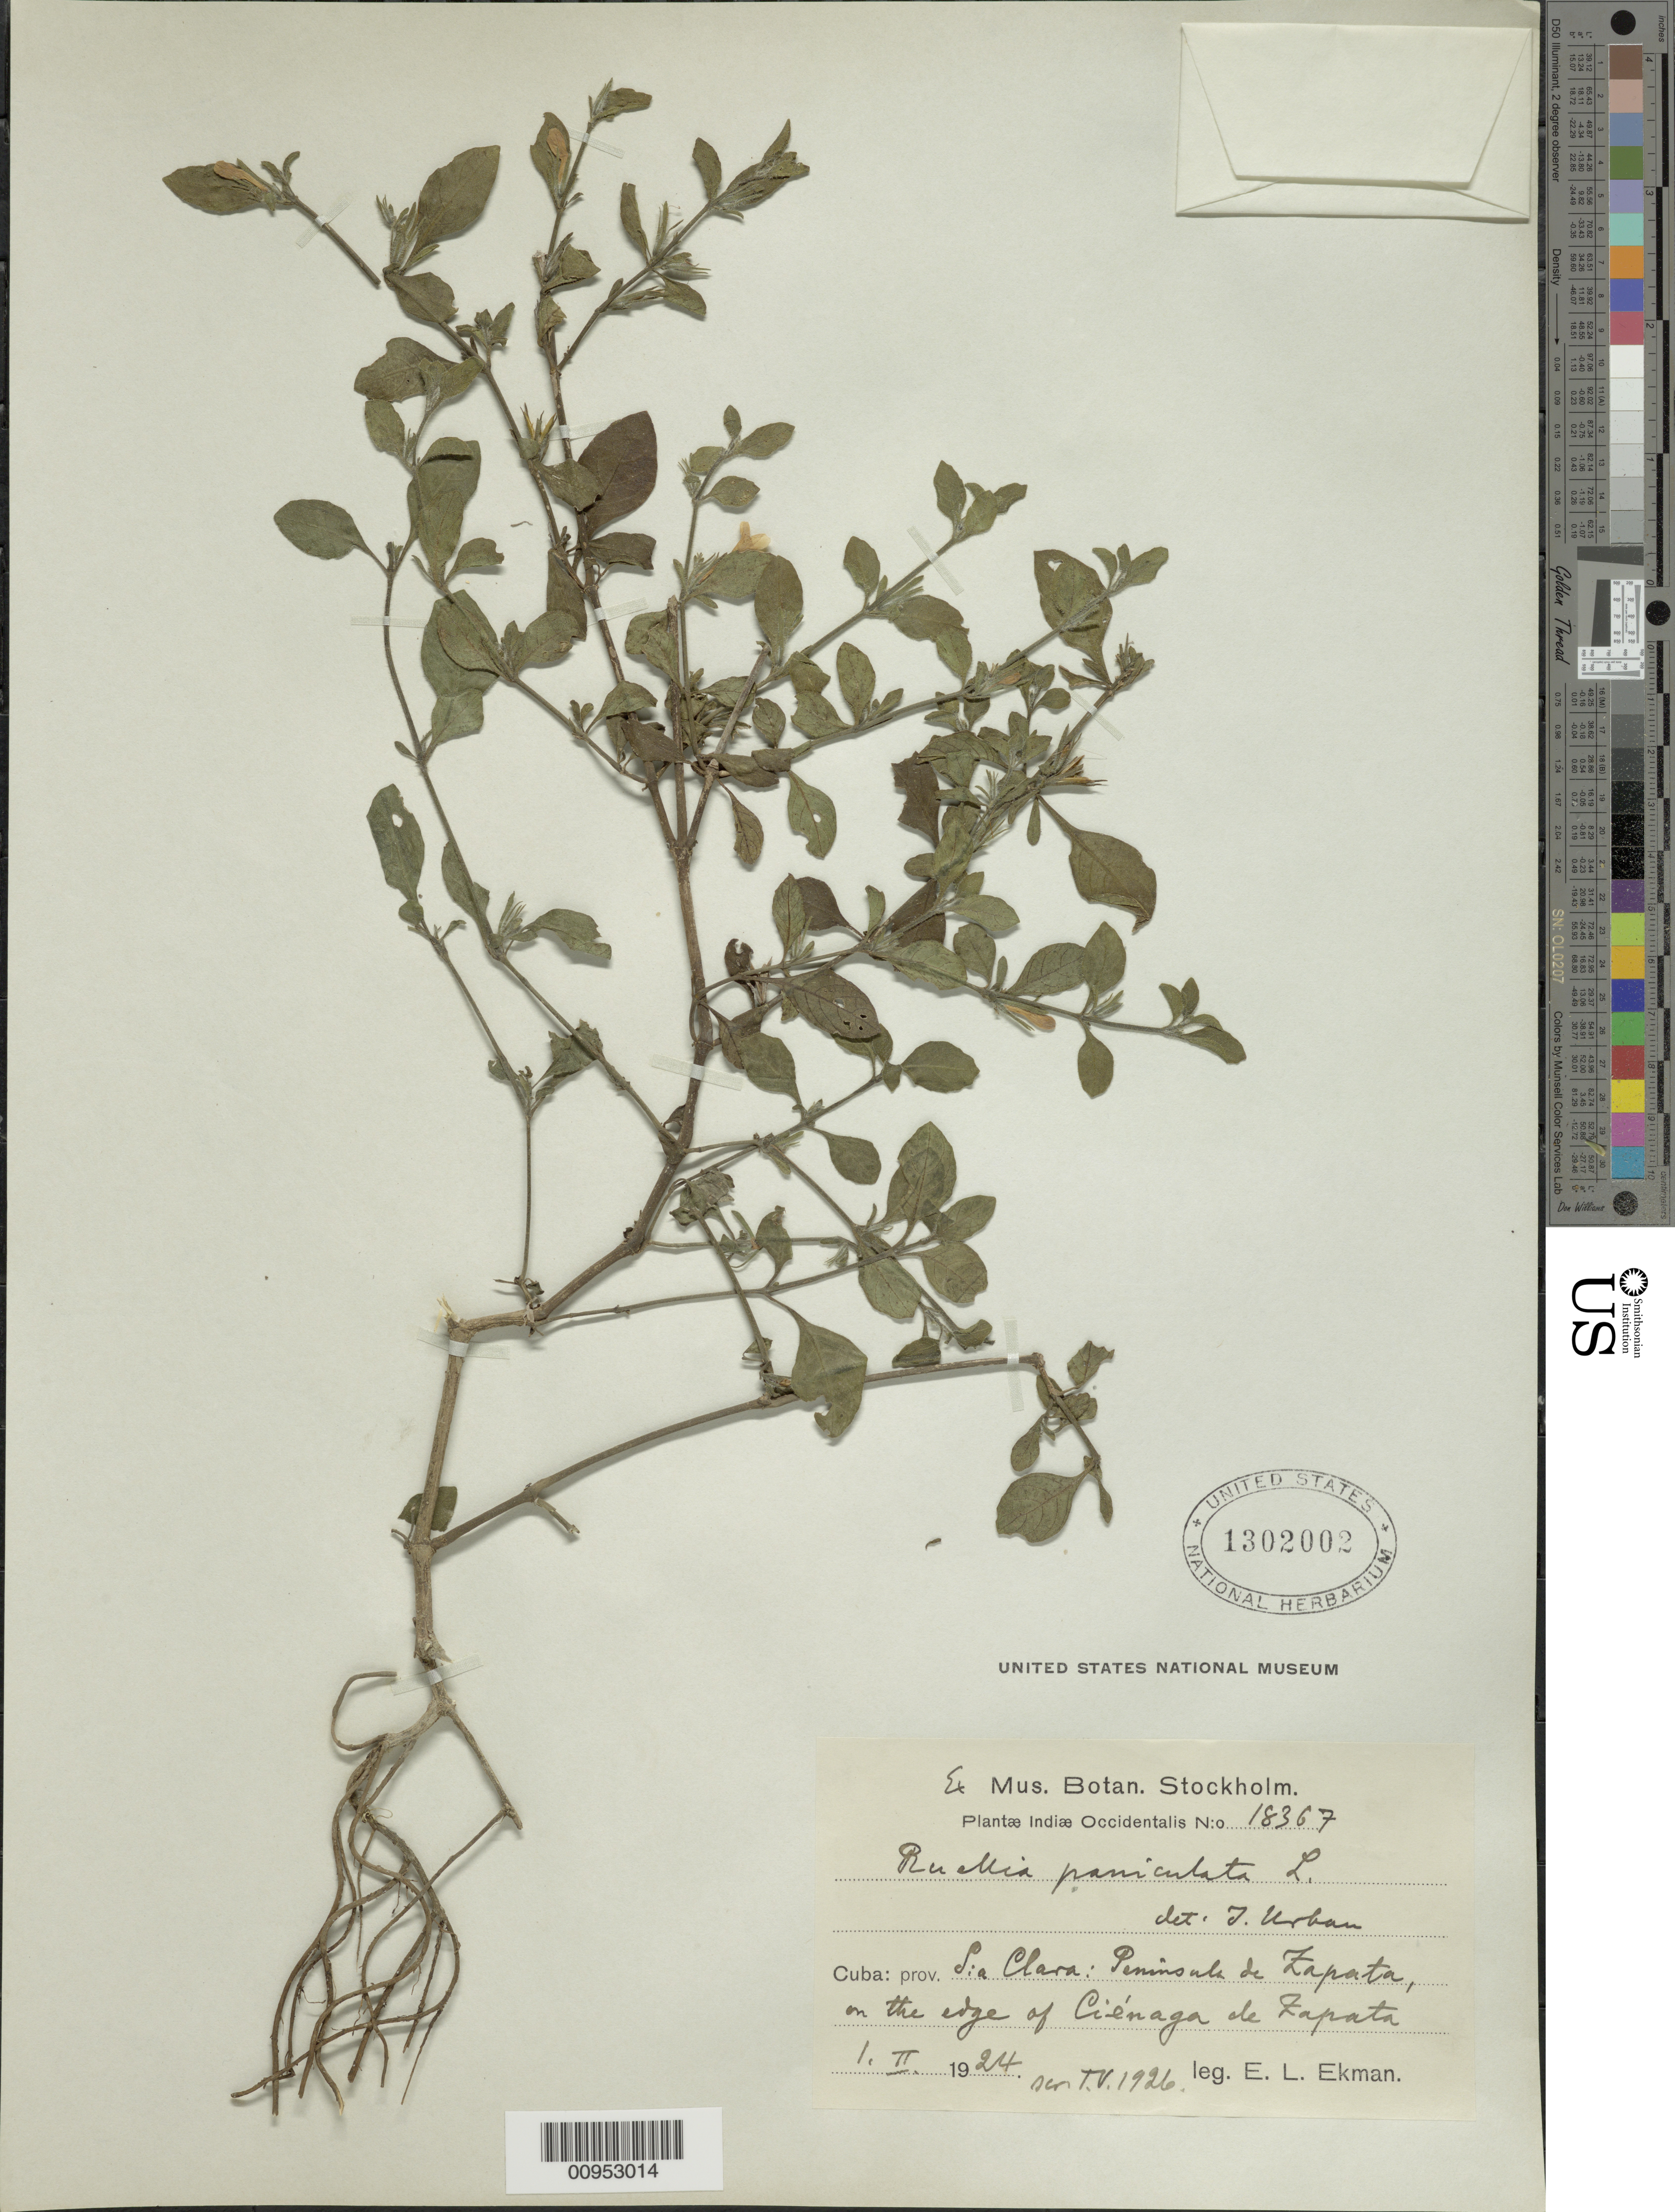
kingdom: Plantae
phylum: Tracheophyta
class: Magnoliopsida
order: Lamiales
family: Acanthaceae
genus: Ruellia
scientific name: Ruellia paniculata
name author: L.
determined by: Urban, --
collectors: E. L. Ekman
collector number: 18367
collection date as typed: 01 Feb 1924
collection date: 1924-02-01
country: Cuba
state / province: Santa Clara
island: Cuba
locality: Peninsula de Zapata, on edge of Ciénaga de Zapata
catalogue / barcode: US 1302002